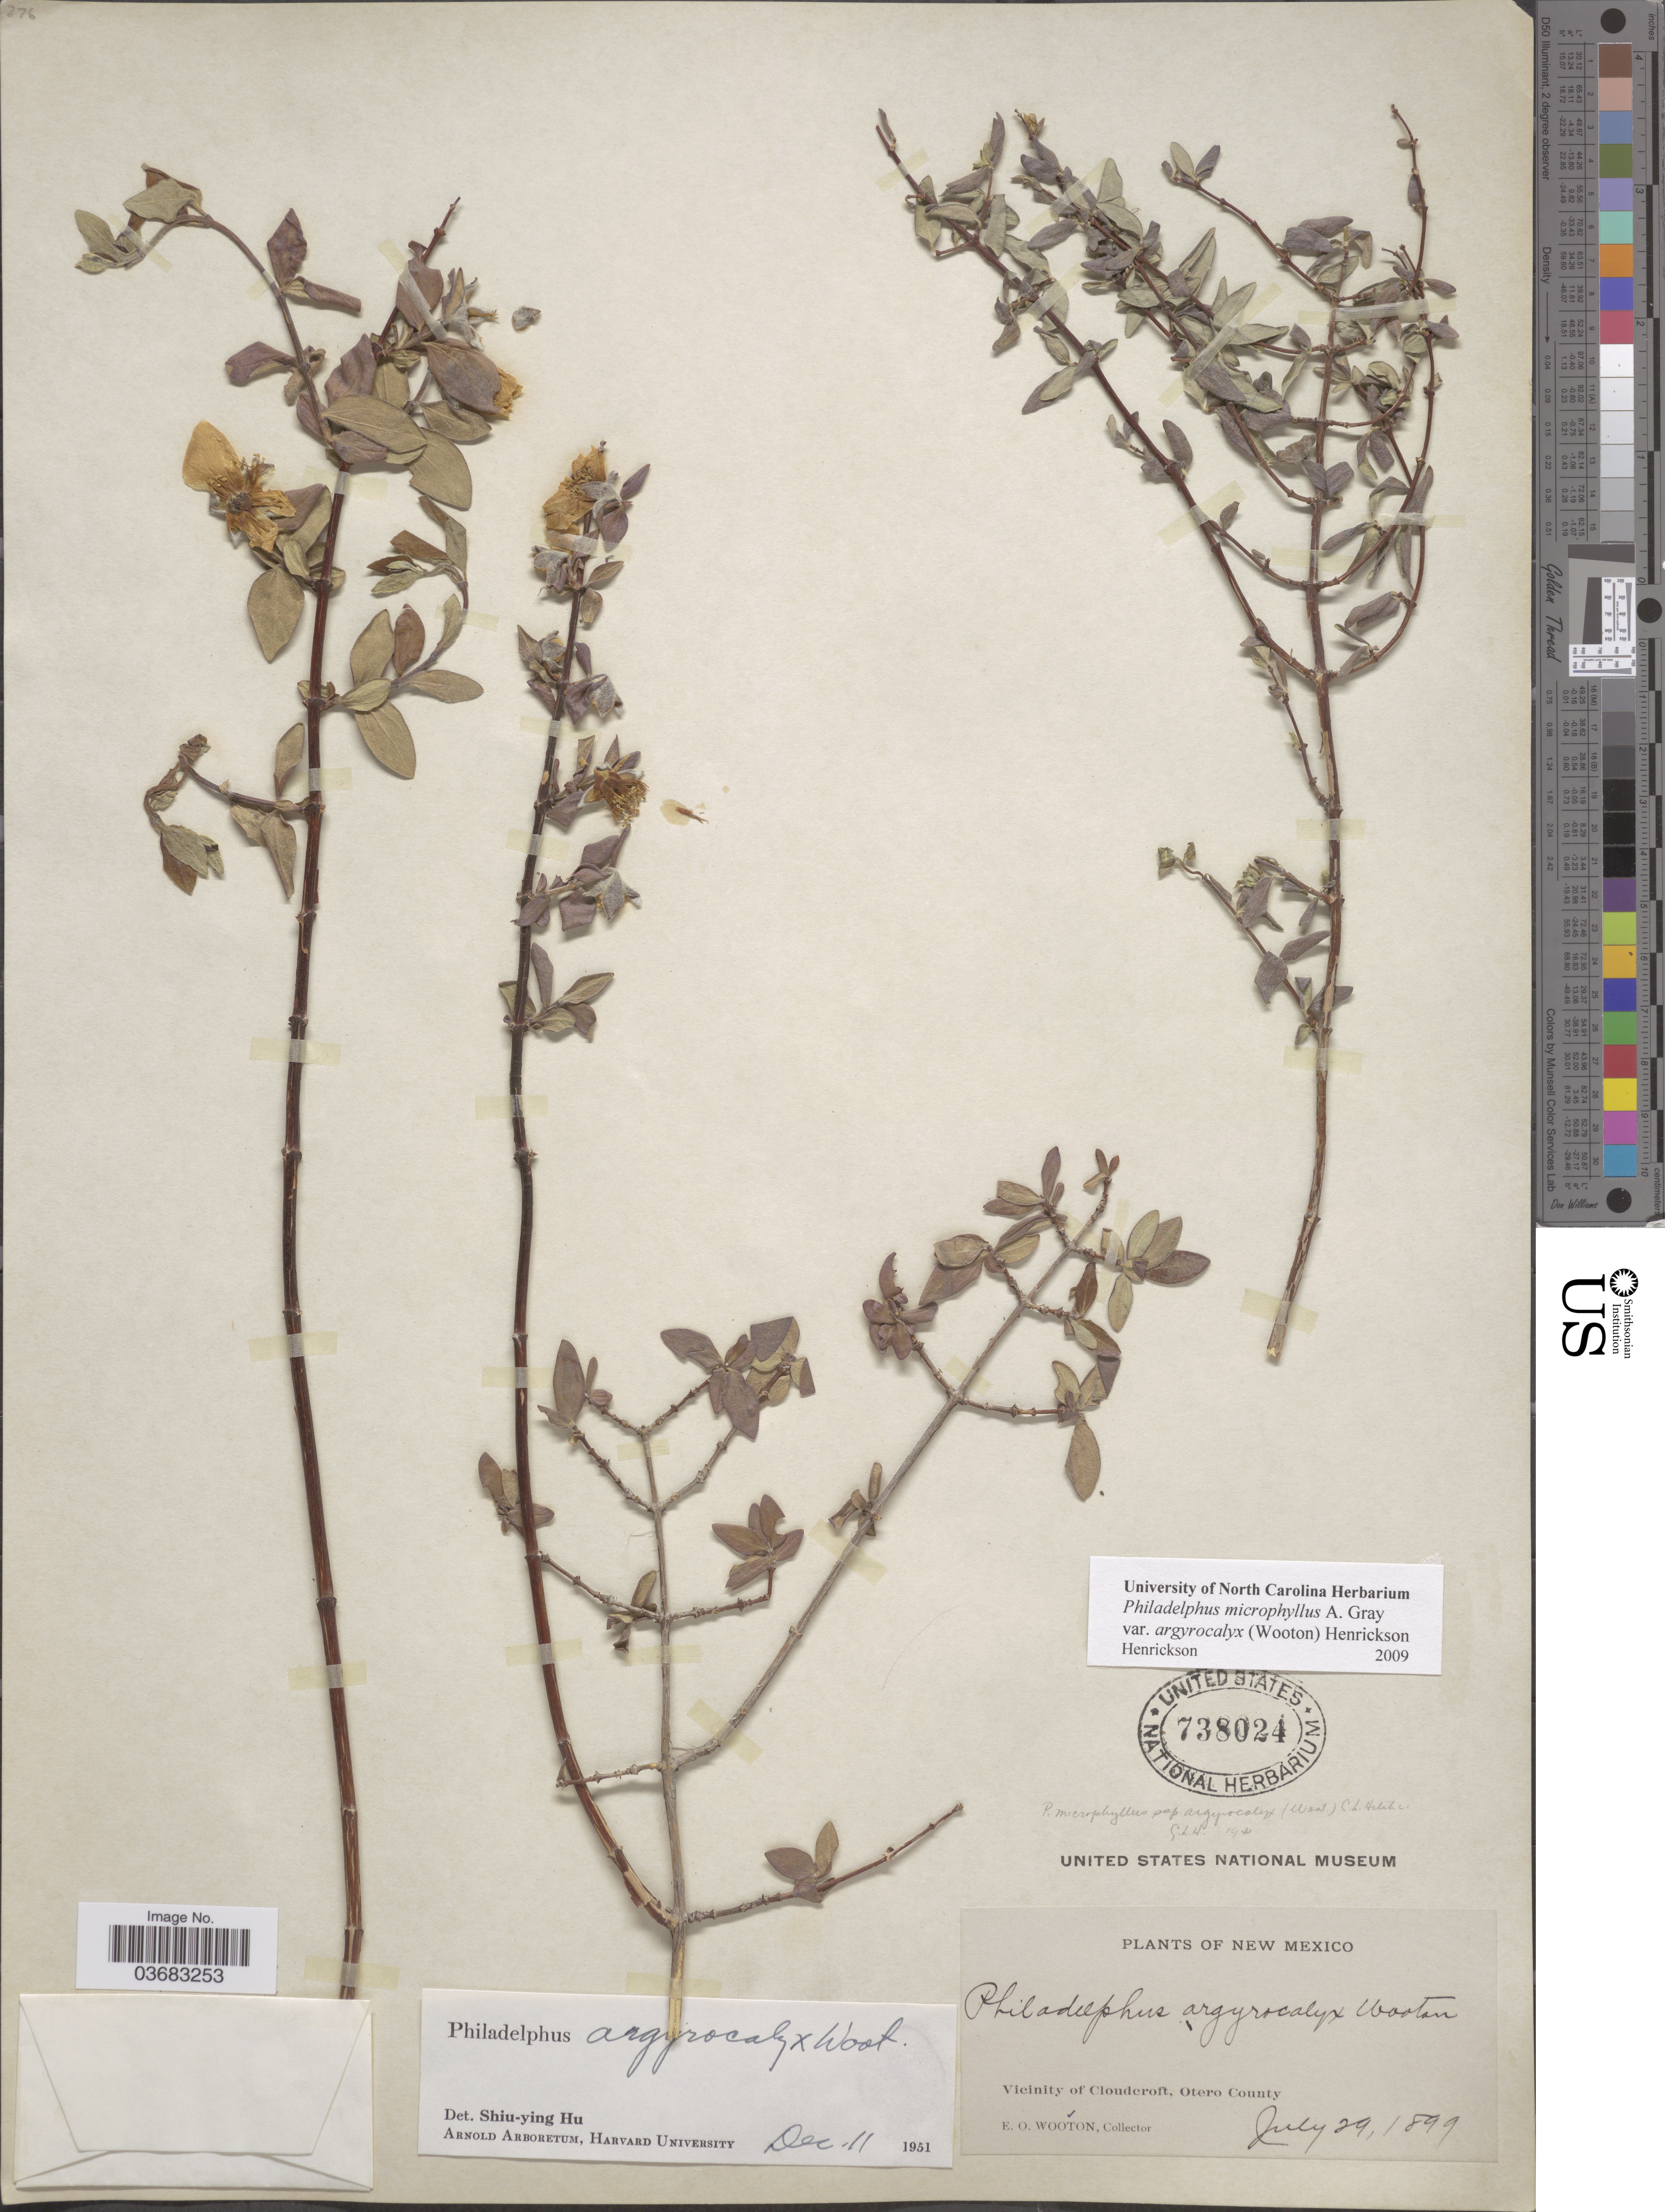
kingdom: Plantae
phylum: Tracheophyta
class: Magnoliopsida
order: Cornales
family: Hydrangeaceae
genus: Philadelphus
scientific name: Philadelphus microphyllus var. argyrocalyx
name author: (Wooton) Henrickson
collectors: E. O. Wooton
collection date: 1899-07-29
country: United States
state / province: New Mexico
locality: Vicinity of Cloudcroft, Otero County.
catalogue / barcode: US 738024